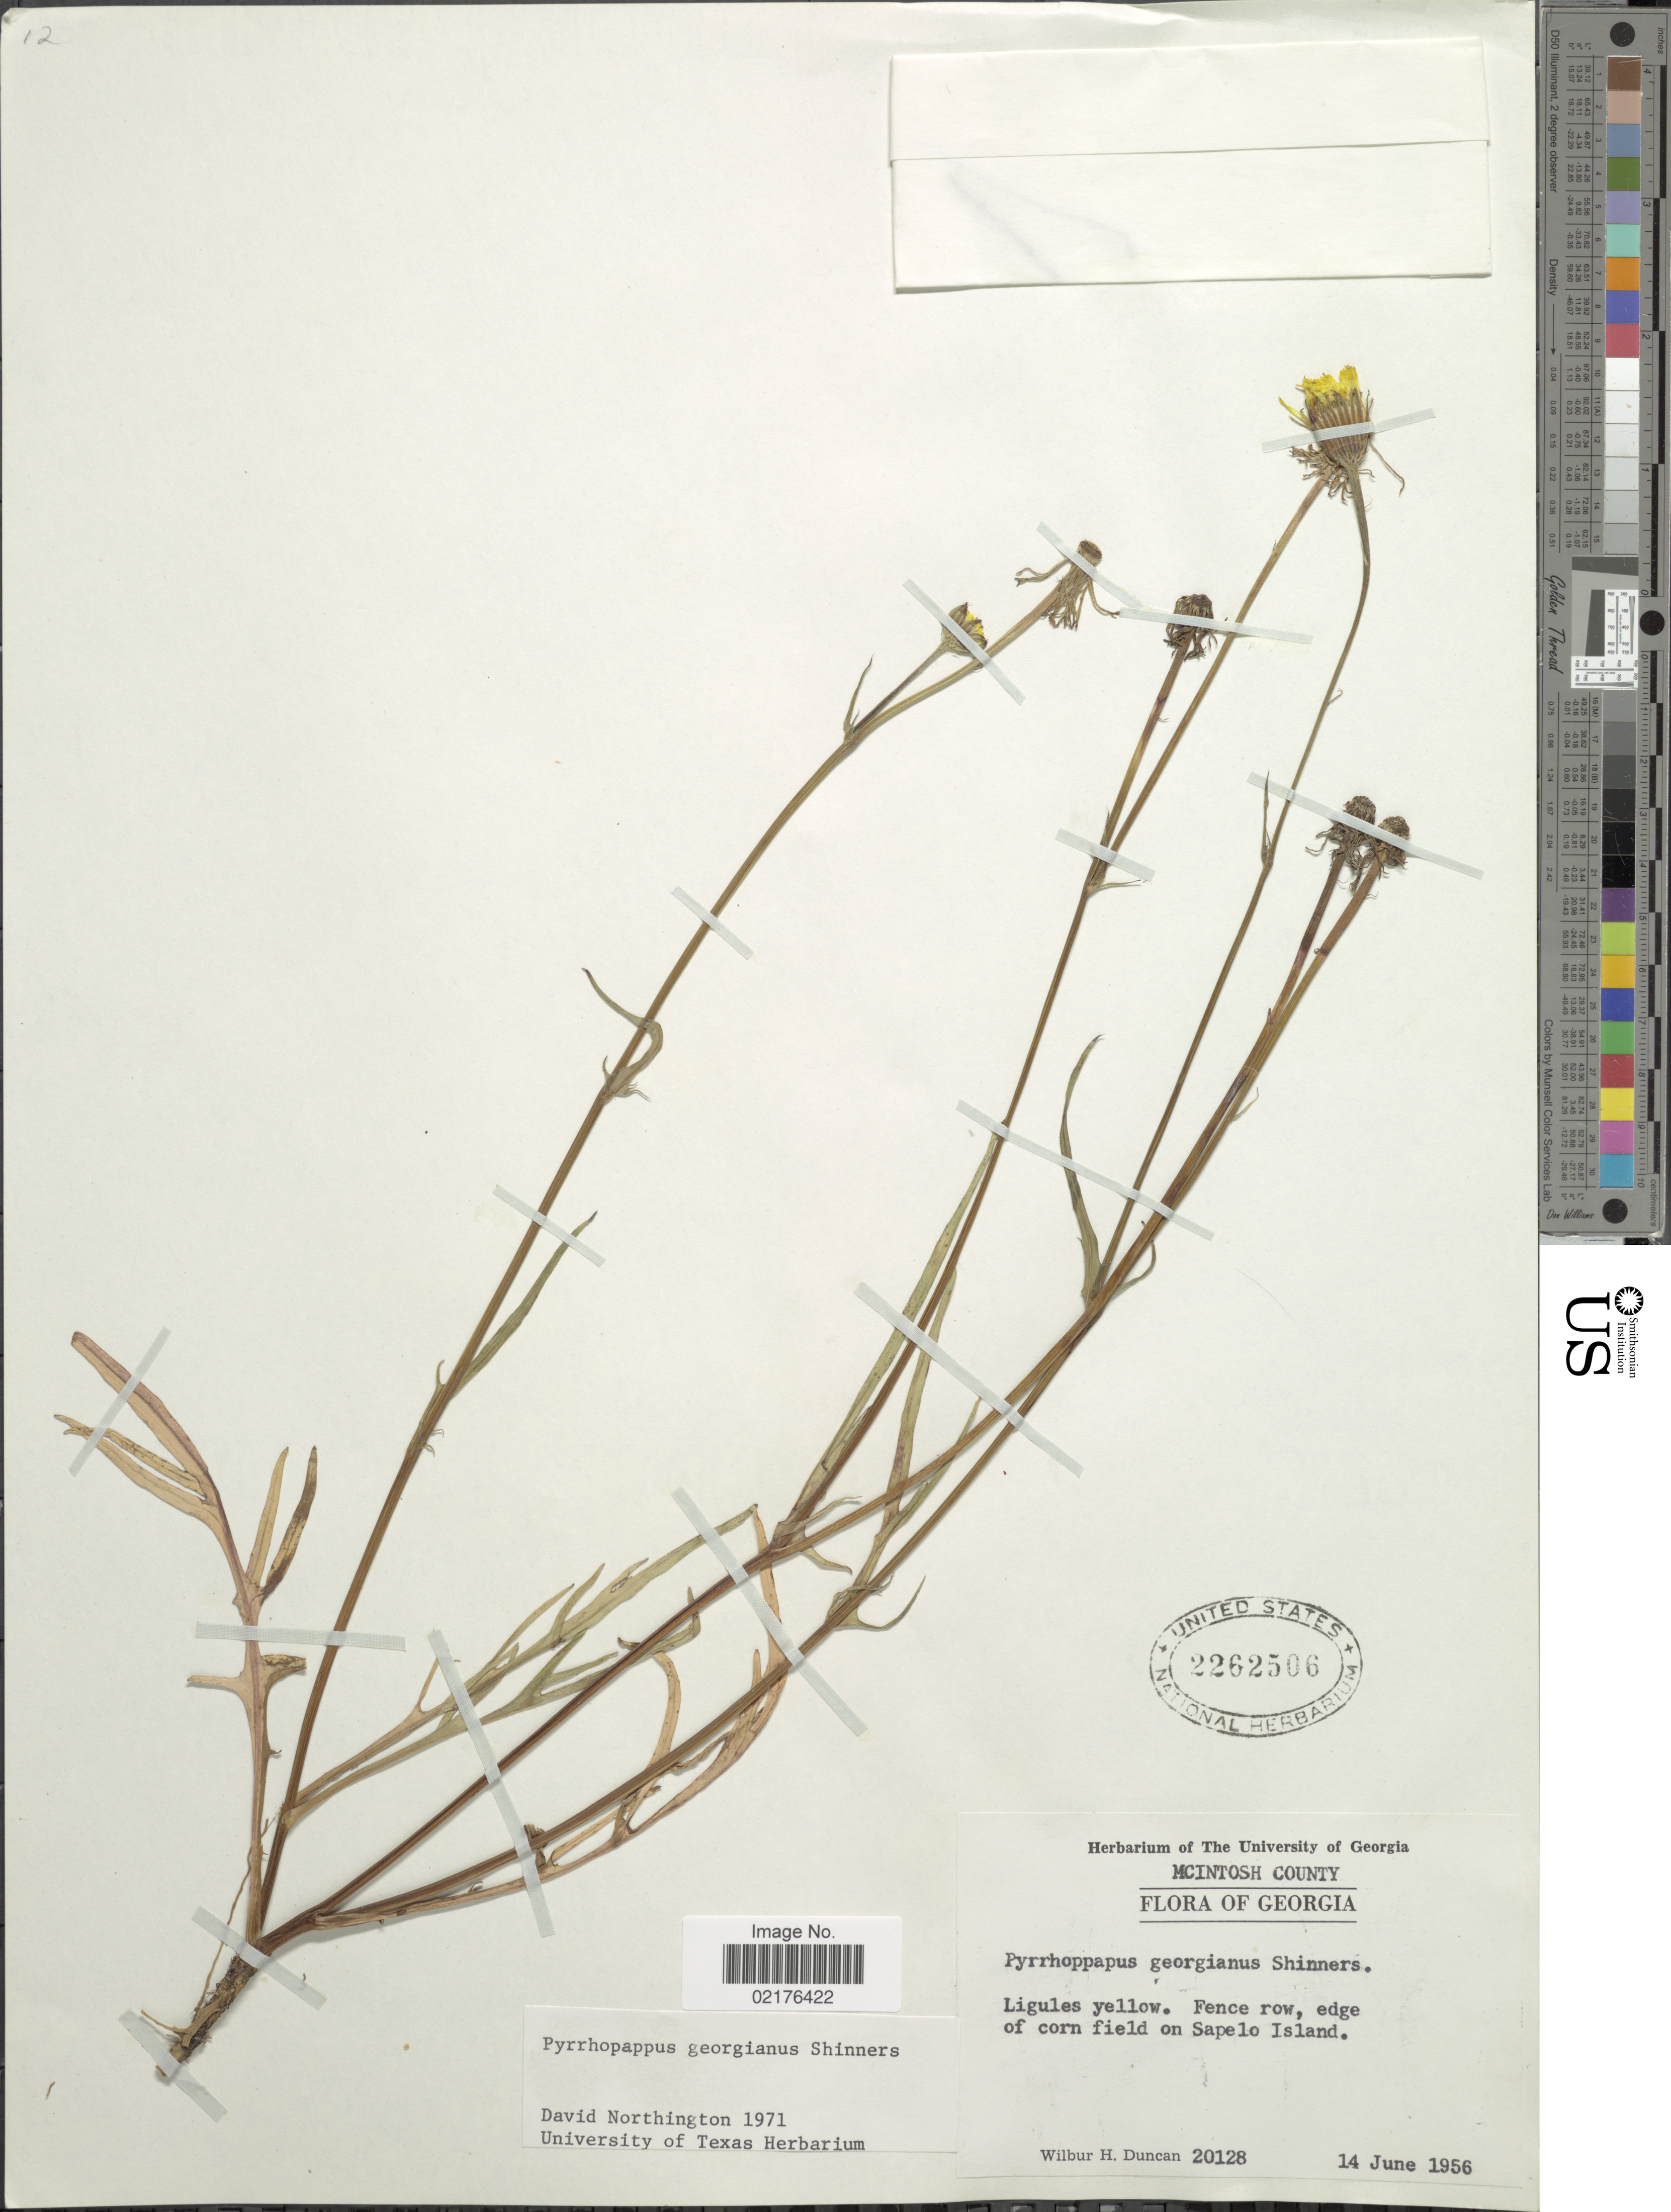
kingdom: Plantae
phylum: Tracheophyta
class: Magnoliopsida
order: Asterales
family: Asteraceae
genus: Pyrrhopappus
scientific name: Pyrrhopappus carolinianus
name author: (Walter) DC.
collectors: W. H. Duncan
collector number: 20128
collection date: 1956-06-14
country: United States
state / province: Georgia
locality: Mcintosh County, Fence row, edge of corn field on Sapelo Island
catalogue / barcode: US 2262506